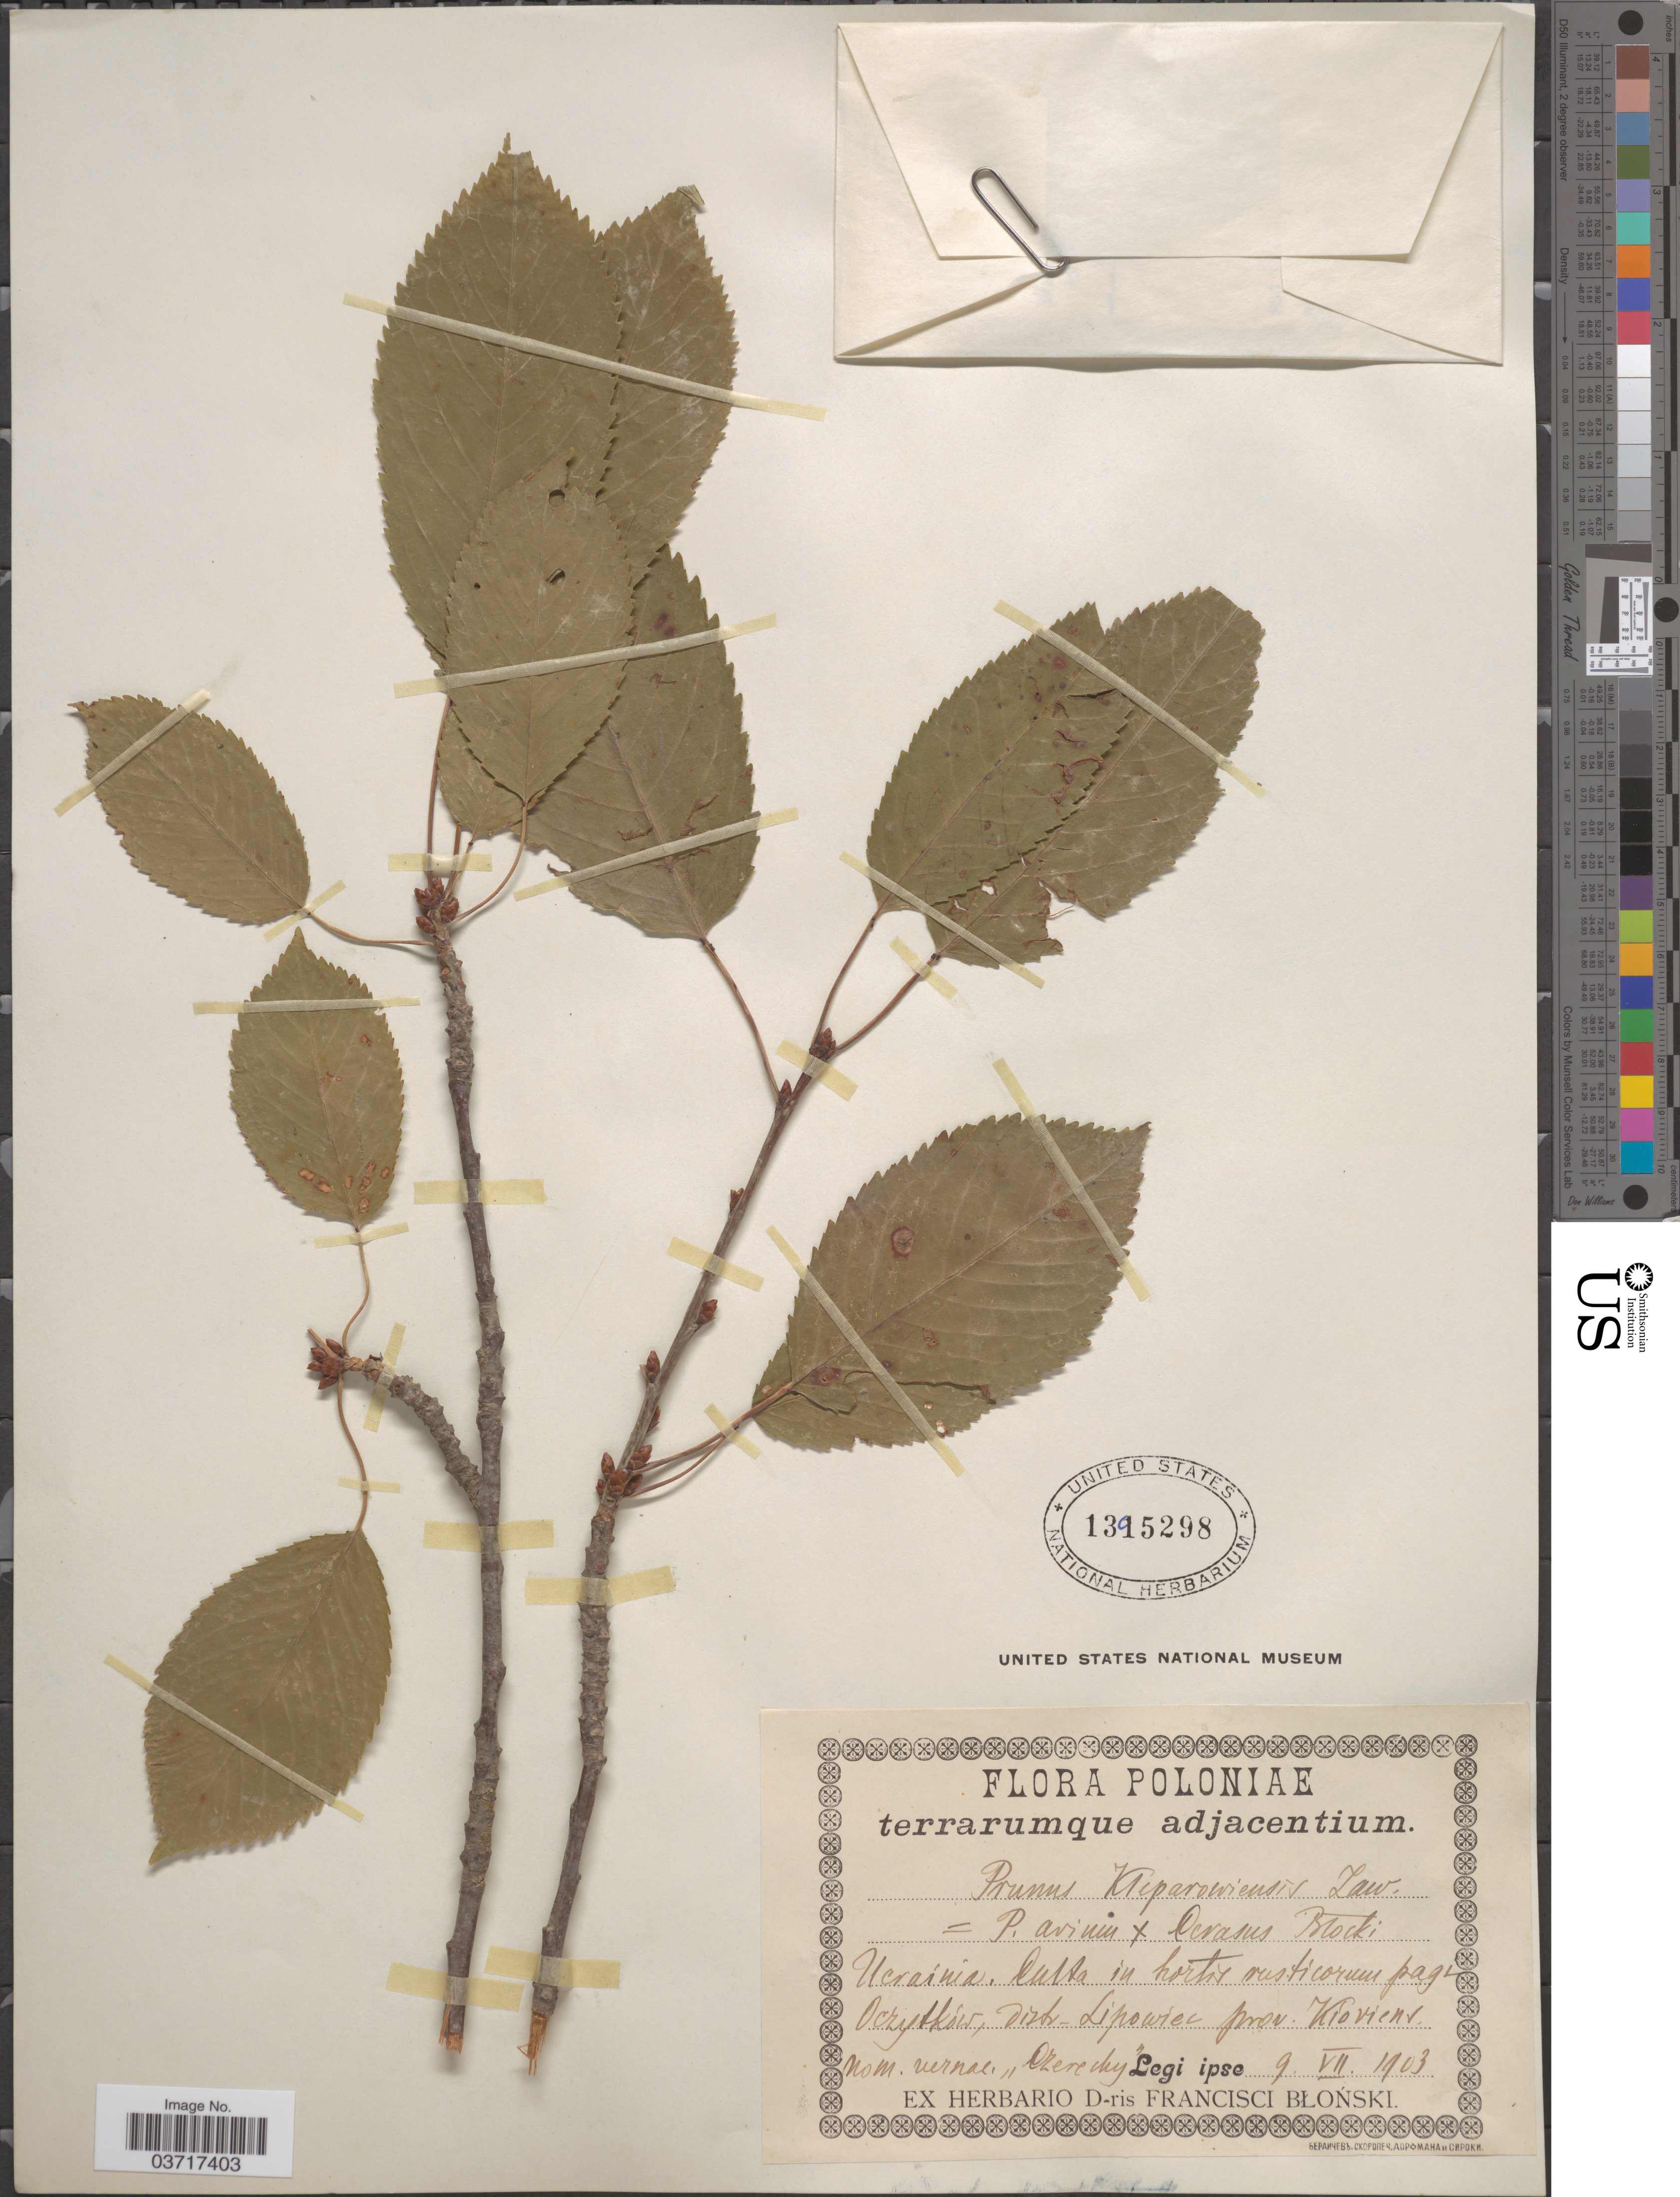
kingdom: Plantae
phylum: Tracheophyta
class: Magnoliopsida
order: Rosales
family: Rosaceae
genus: Prunus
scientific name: Prunus kleparowiensis Law. ined.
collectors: F. Blonski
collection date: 1903-07-09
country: Ukraine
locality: Ucrainia, Culta in hortis rusticorum pagi Oczytkôw, Distr. Lipowiec prov. Kiovienv.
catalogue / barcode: US 1395298